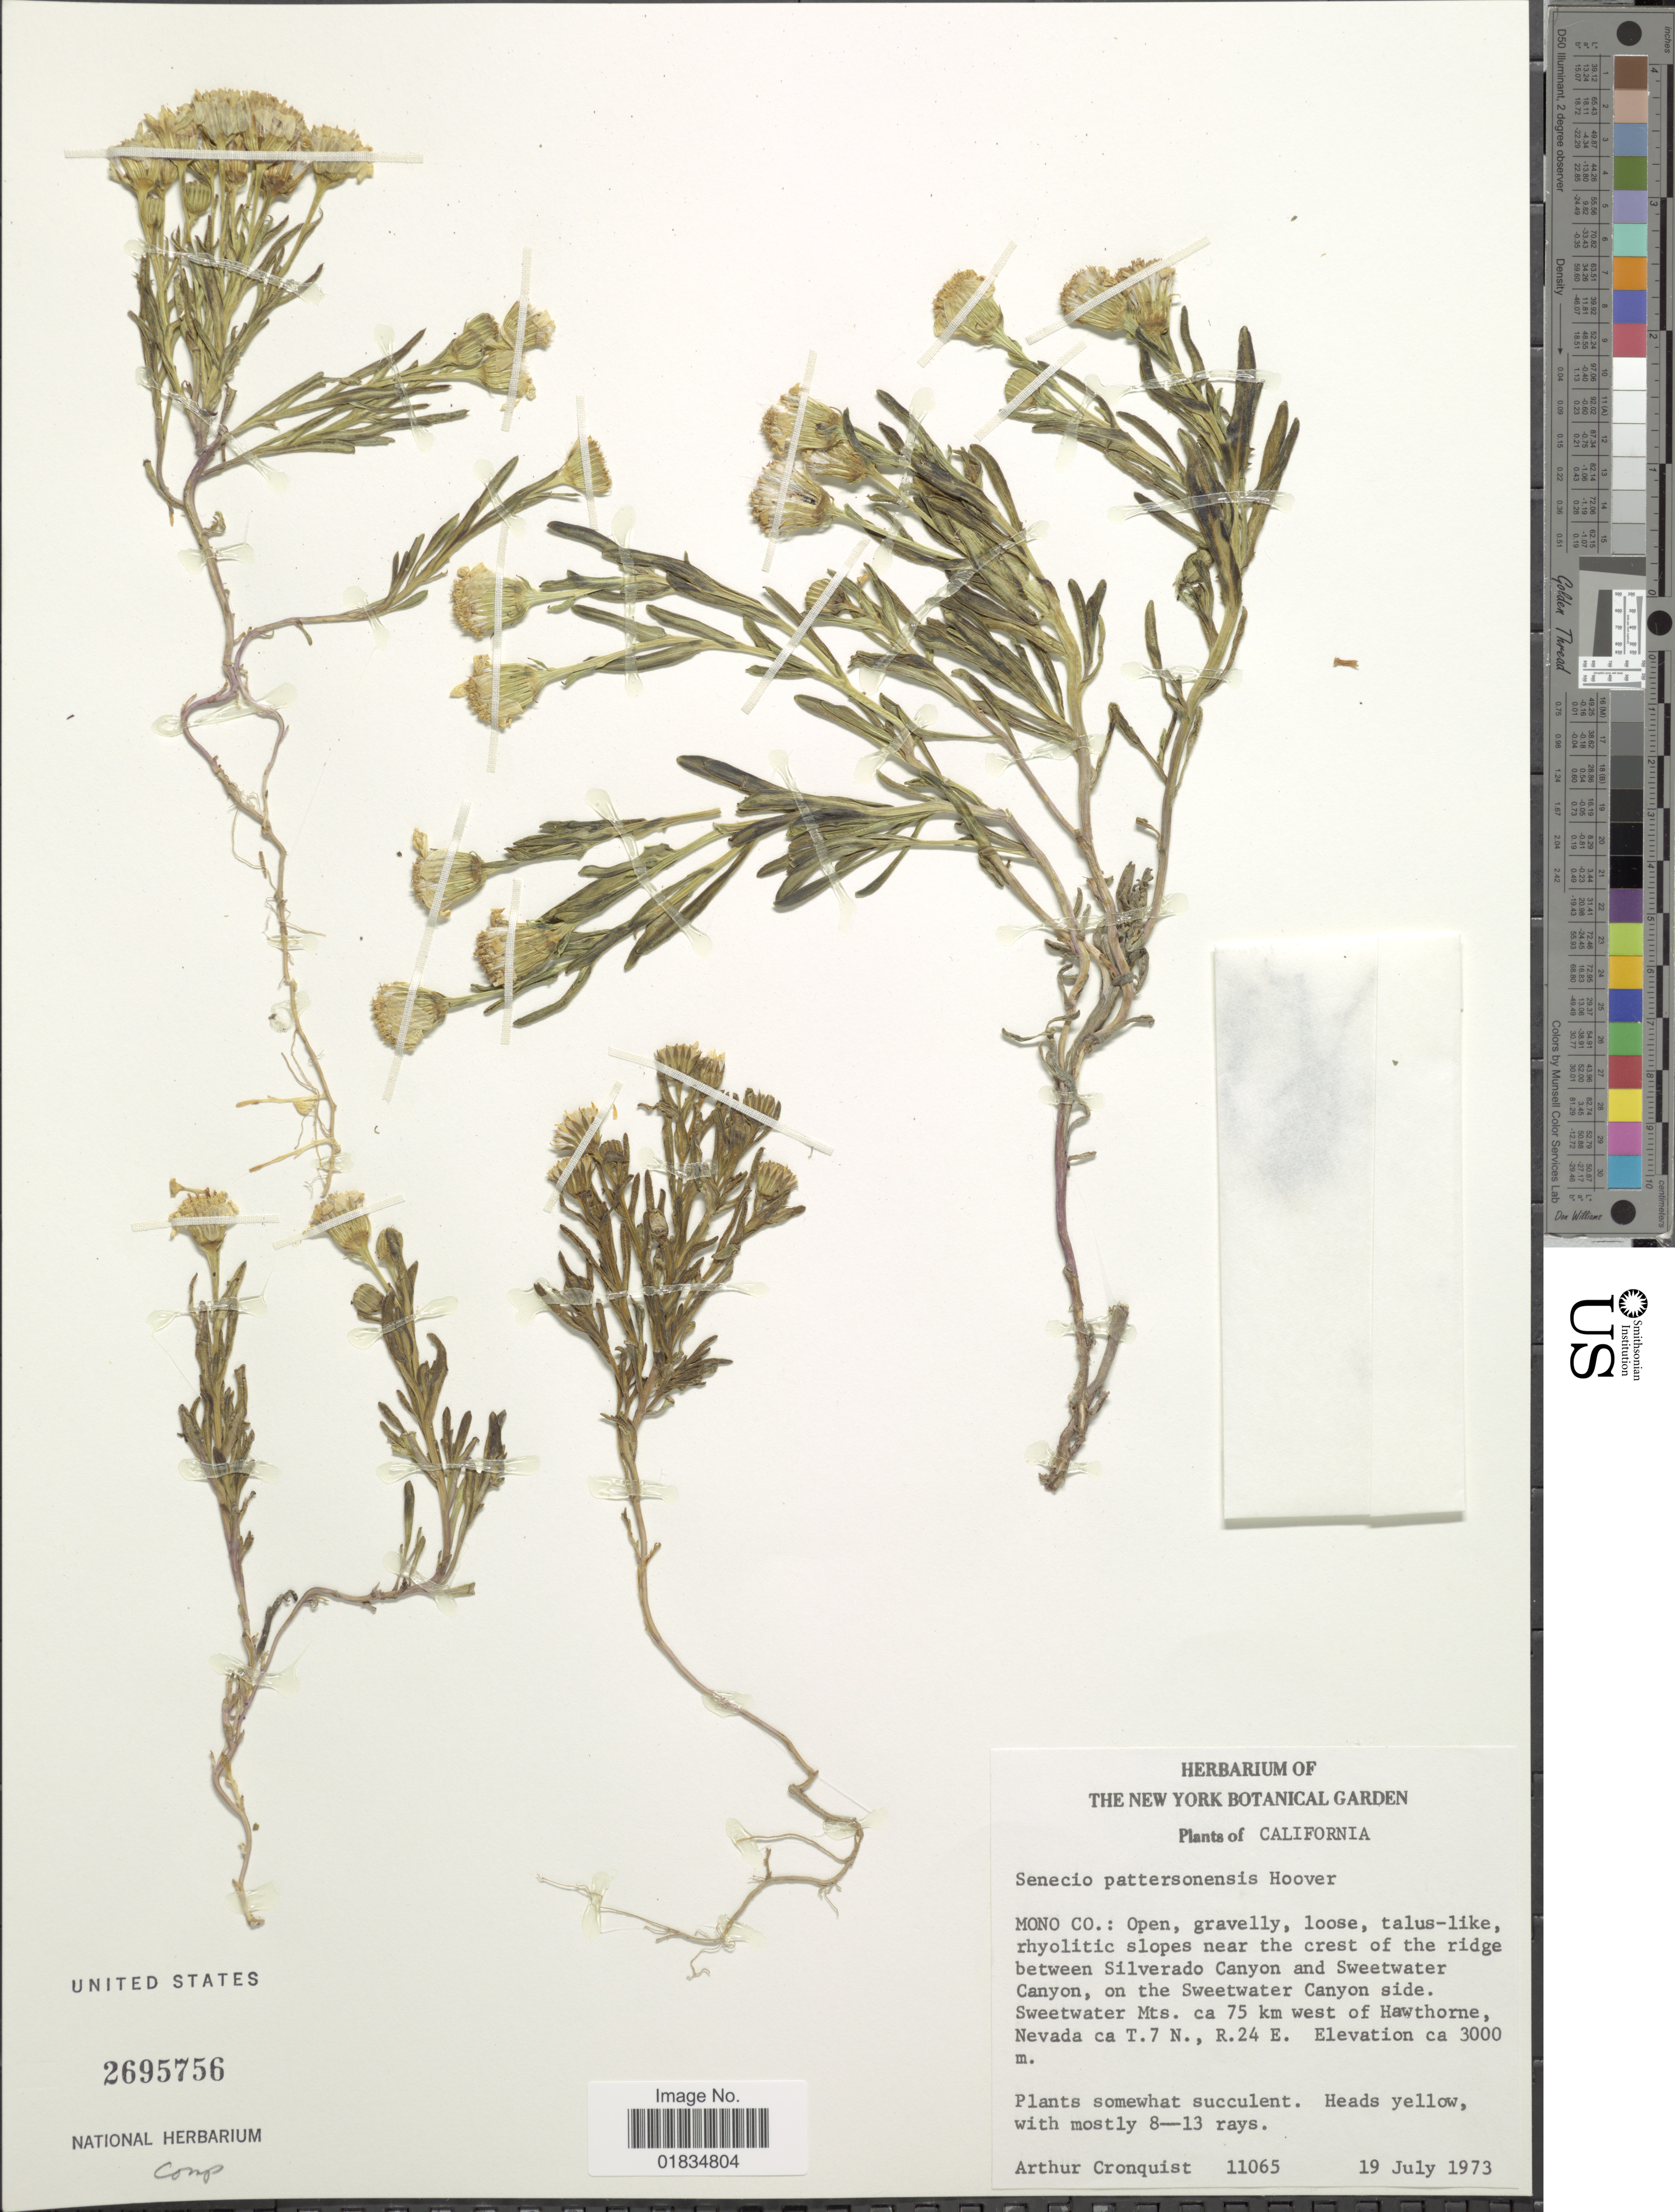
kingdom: Plantae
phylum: Tracheophyta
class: Magnoliopsida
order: Asterales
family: Asteraceae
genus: Senecio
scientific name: Senecio pattersonensis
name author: Hoover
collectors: A. J. Cronquist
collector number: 11065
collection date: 1973-07-19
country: United States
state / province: California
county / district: Mono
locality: Mono Co>; Between Silverado Canyon and Sweetwater Canyon, on the Sweetwater Canyon side. Sweetwater Mts., ca 75 km west of Hawthorne Nevada ca T7N, R.24E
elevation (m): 3000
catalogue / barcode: US 2695756